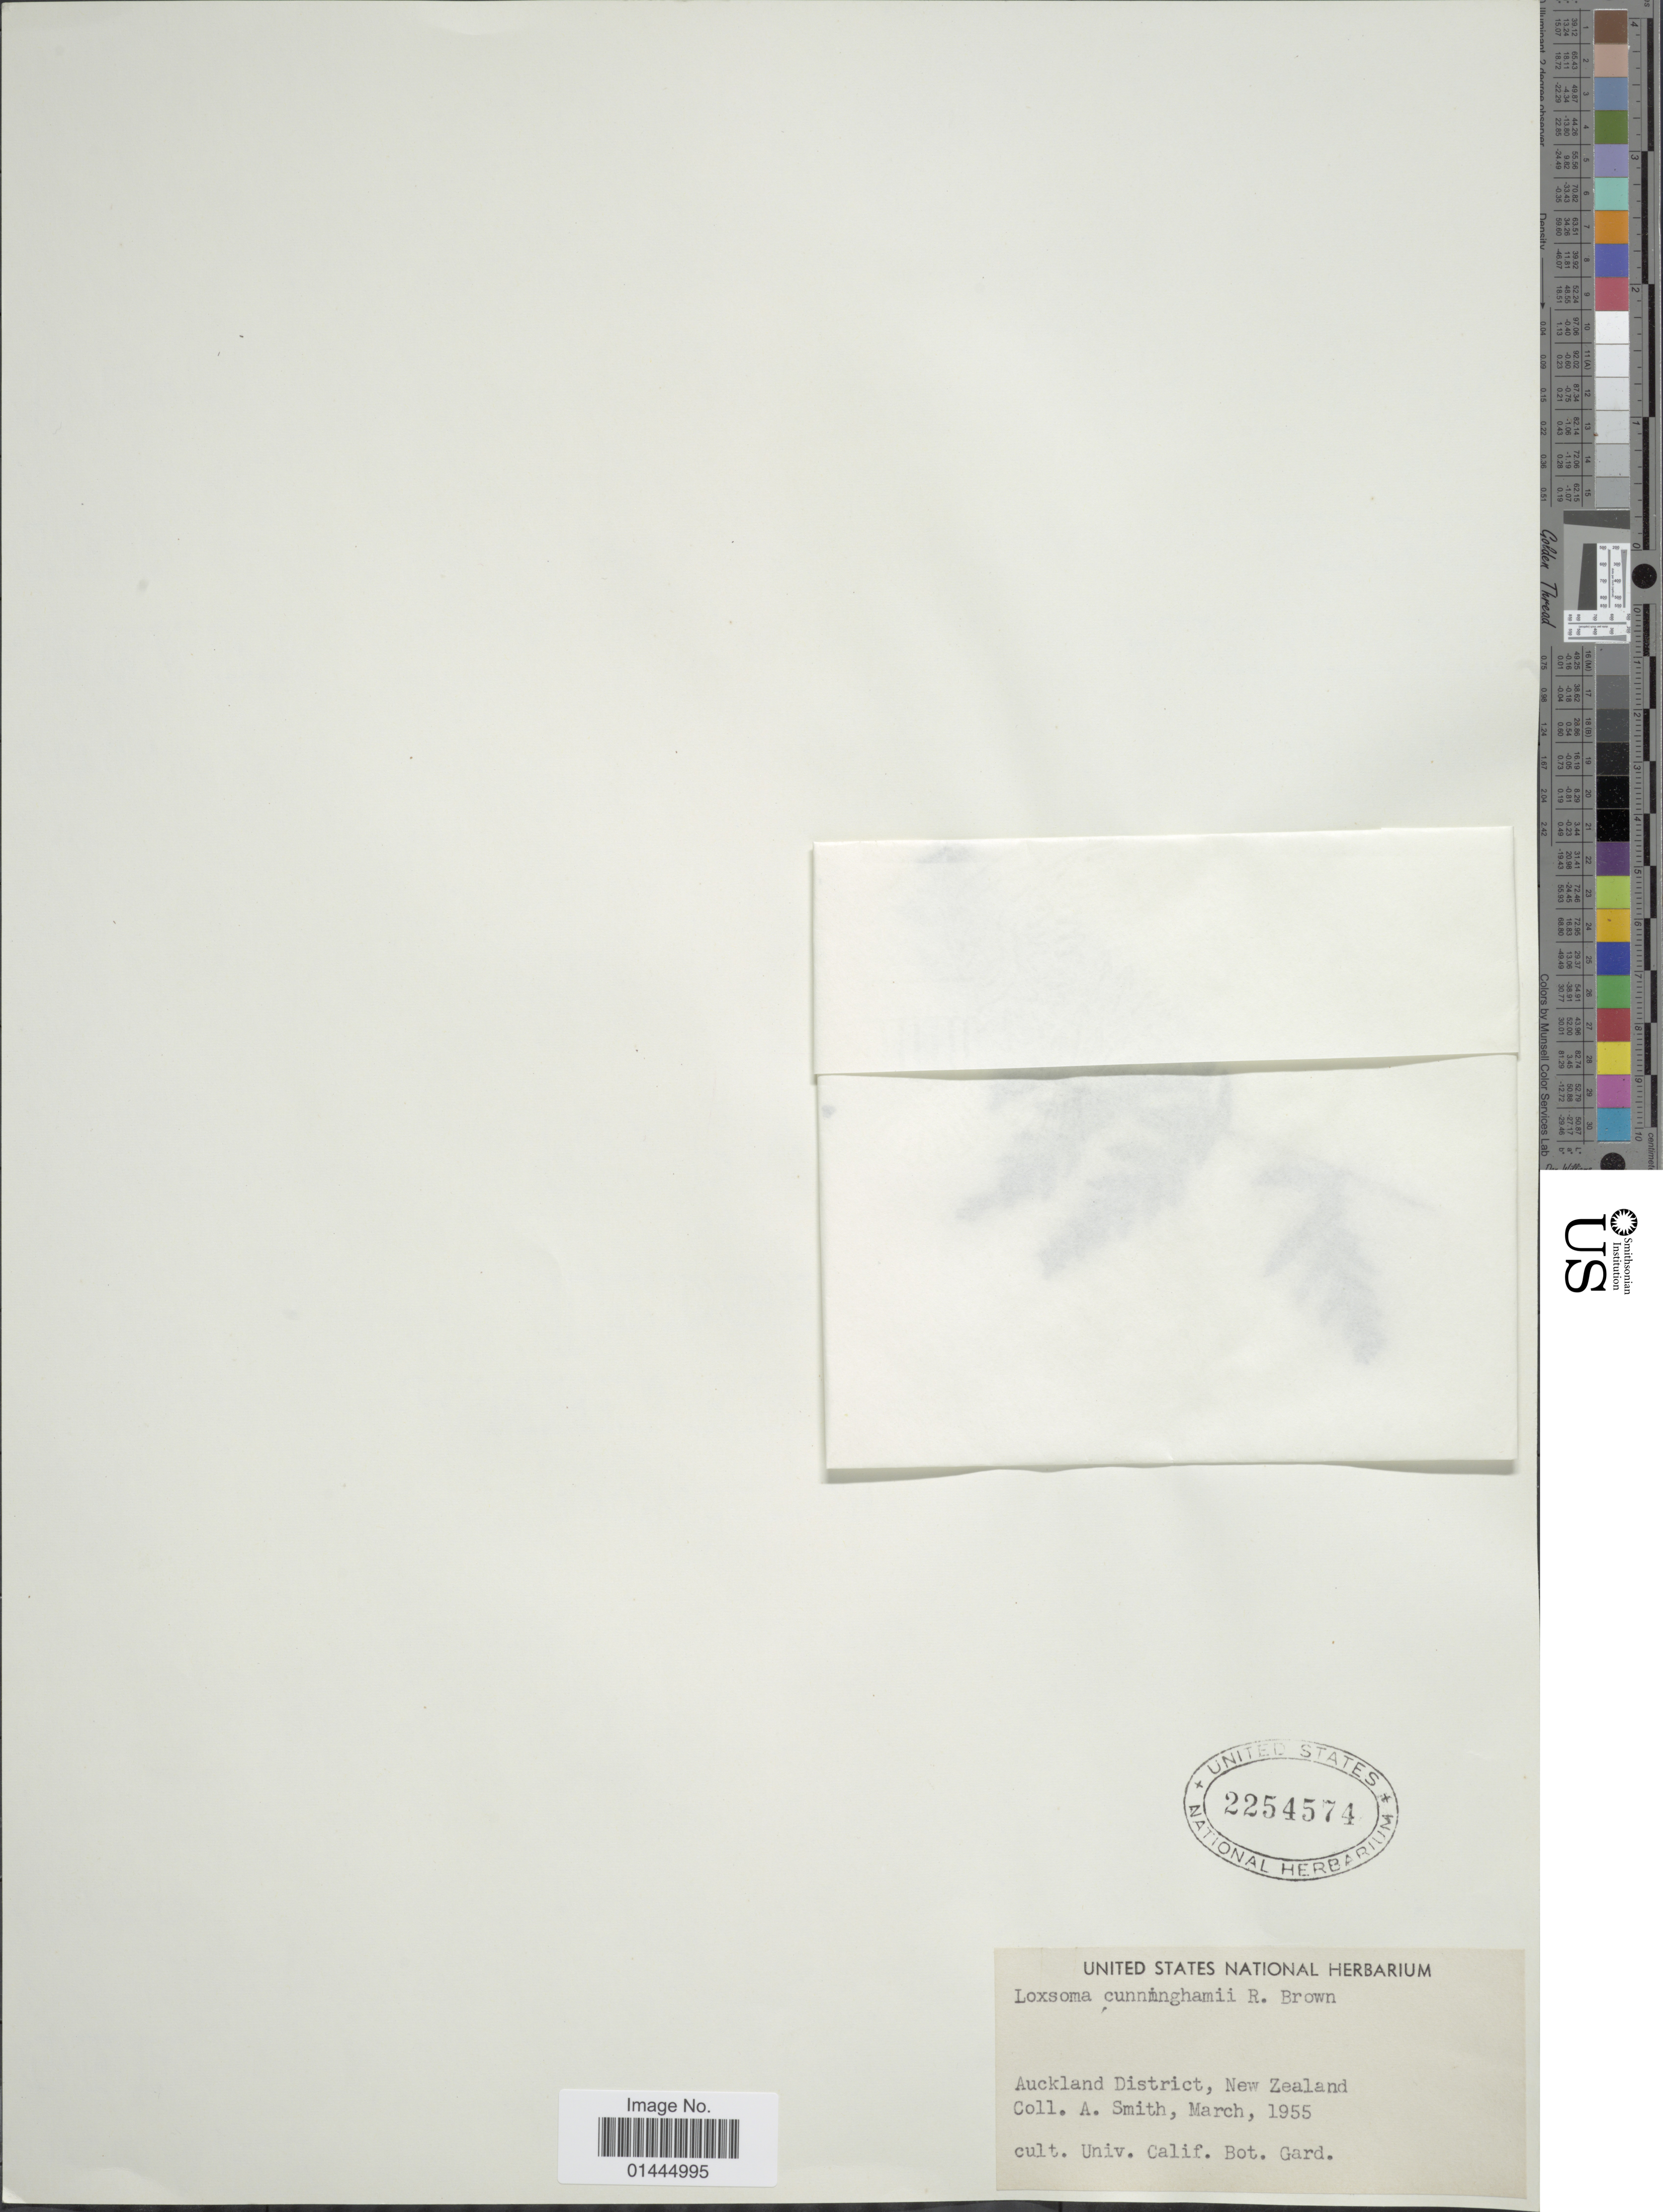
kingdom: Plantae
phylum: Tracheophyta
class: Polypodiopsida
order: Cyatheales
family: Loxsomataceae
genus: Loxsoma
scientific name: Loxsoma cunninghamii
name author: R. Br.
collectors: A. Smith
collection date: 1955-03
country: New Zealand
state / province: Auckland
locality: Cult. Univ. Calif. Bot. Gard.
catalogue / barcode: US 2254574